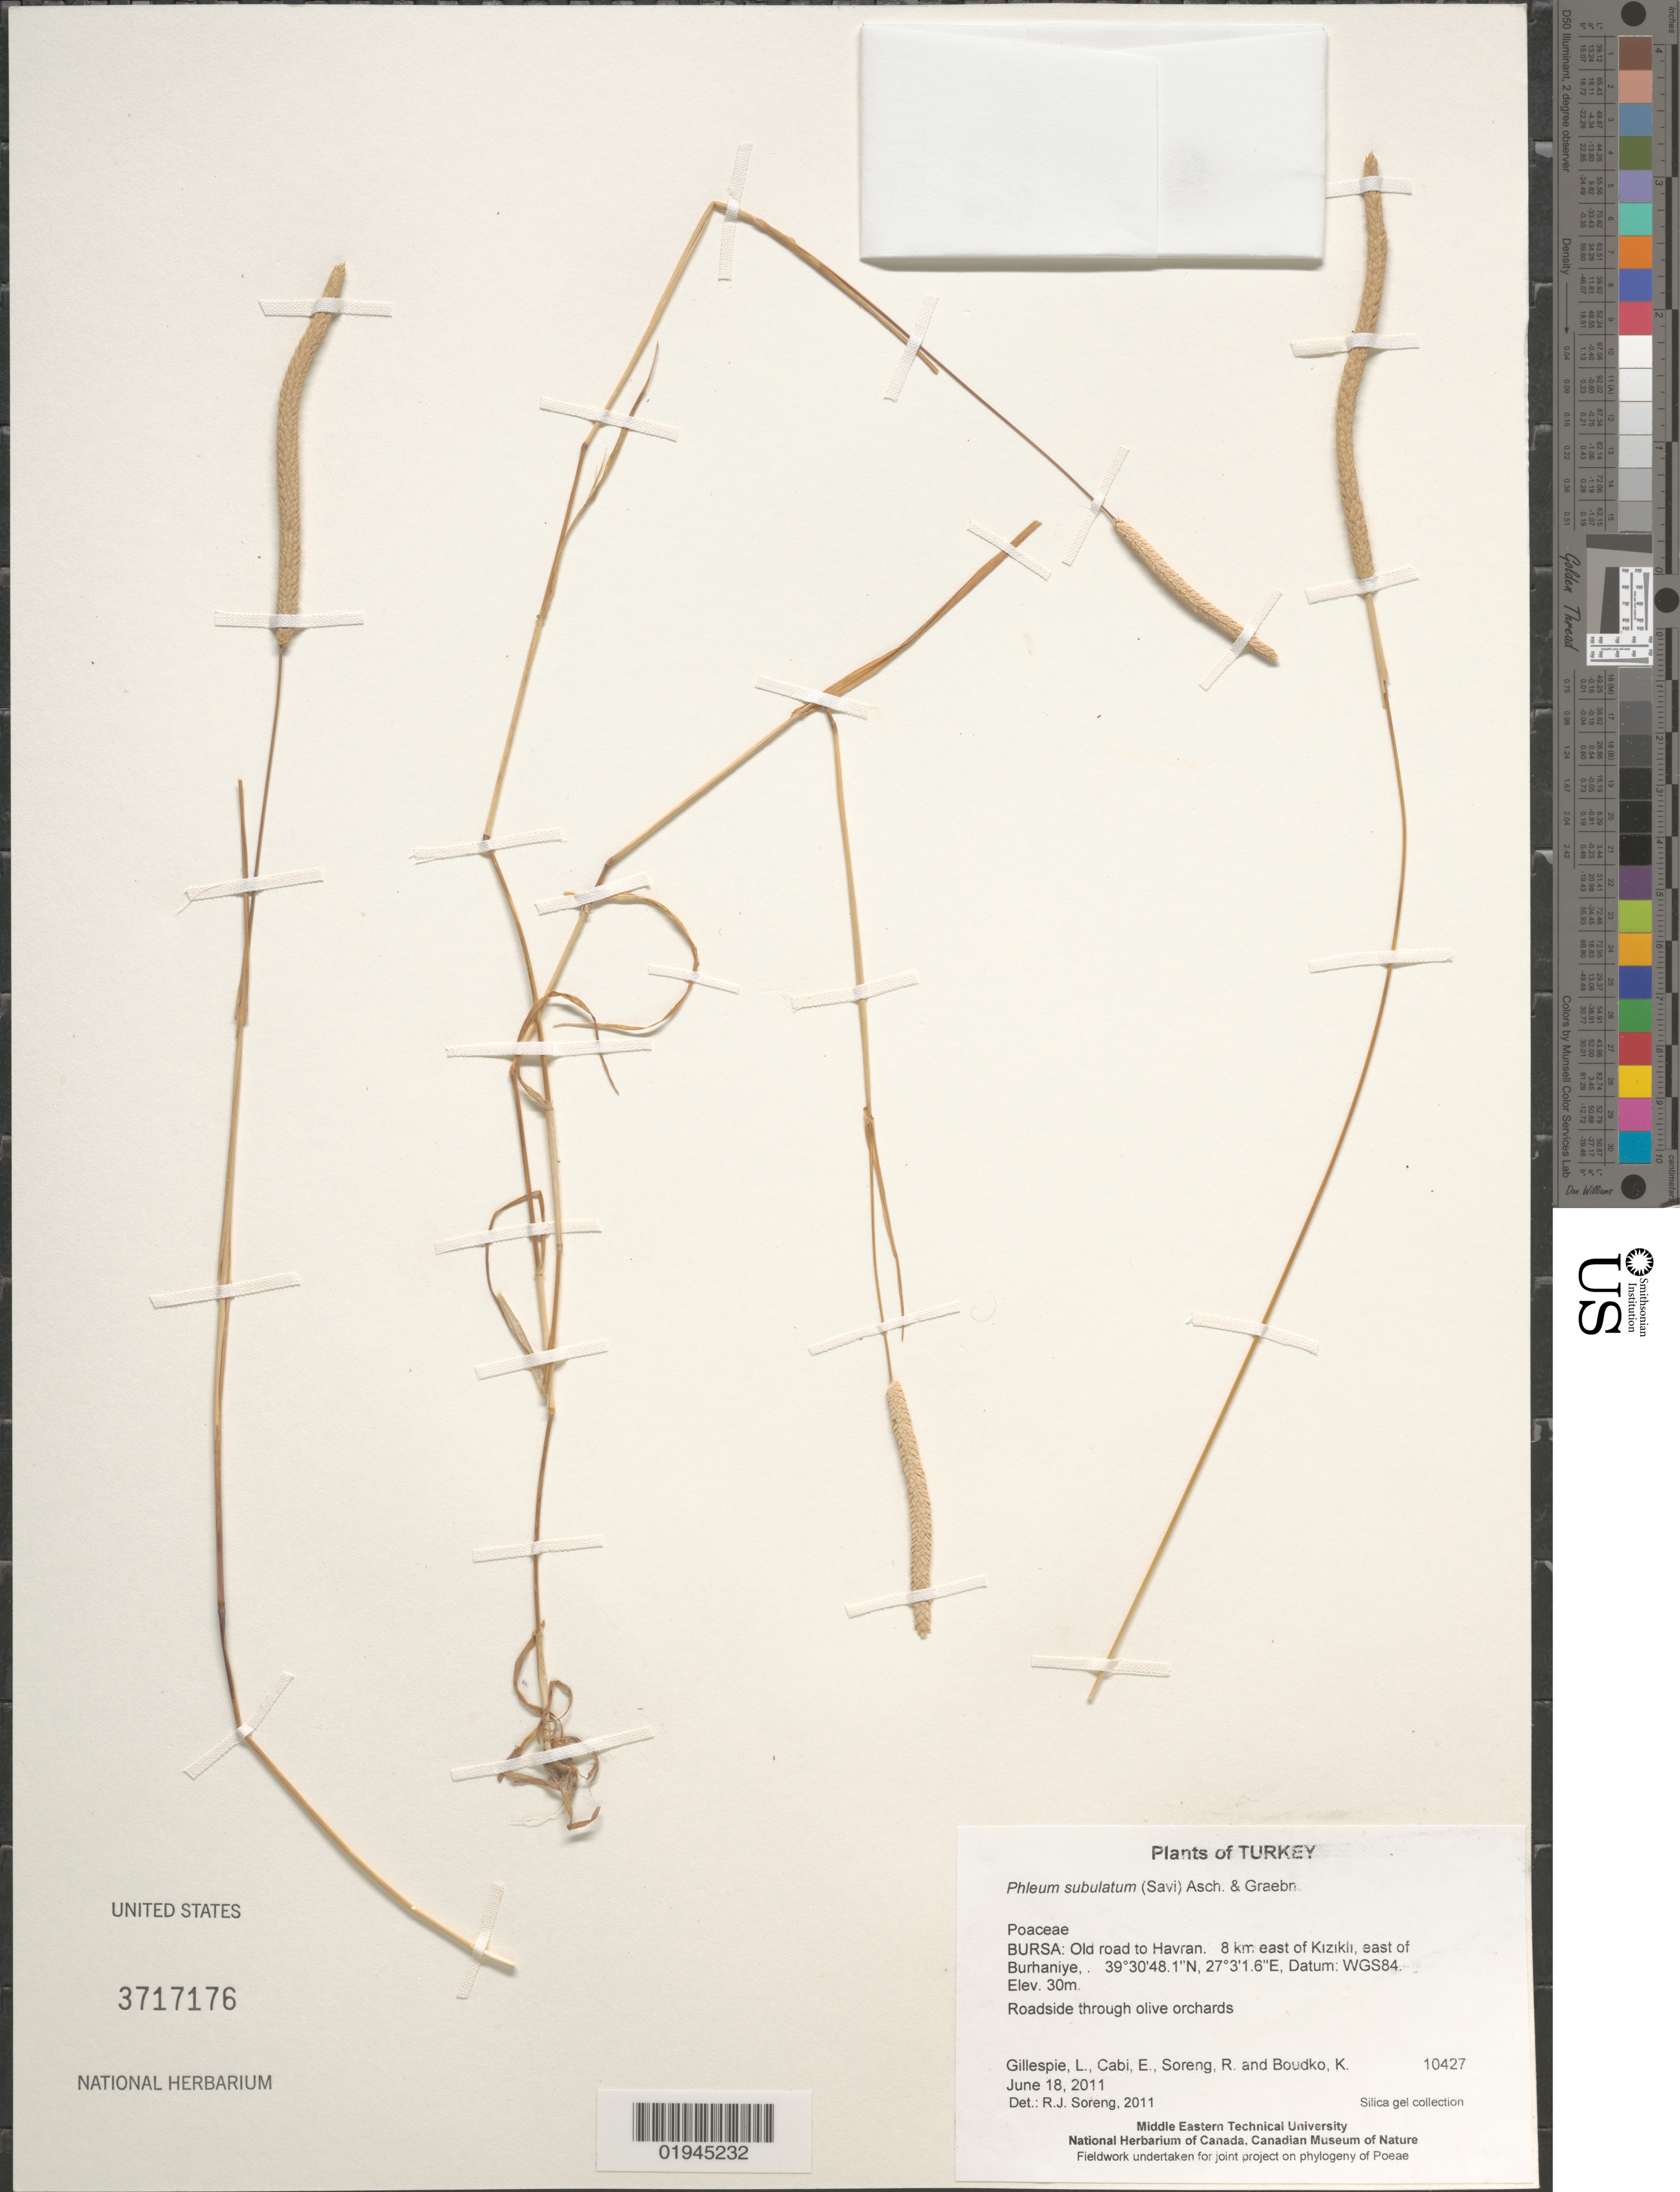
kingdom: Plantae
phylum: Tracheophyta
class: Liliopsida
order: Poales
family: Poaceae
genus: Phleum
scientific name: Phleum subulatum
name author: (Savi) Asch. & Graeb.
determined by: Soreng, Robert J., Research Associate (BOT), Smithsonian Institution - National Museum of Natural History (UNITED STATES)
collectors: L. J. Gillespie, E. Cabi, R. J. Soreng & K. Boudko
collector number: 10427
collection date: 2011-06-18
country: Turkey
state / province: Bursa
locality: Old road to Havran. 8 km east of Kizikli, east of Burhaniye,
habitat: Roadside through olive orchards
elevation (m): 30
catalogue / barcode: US 3717176